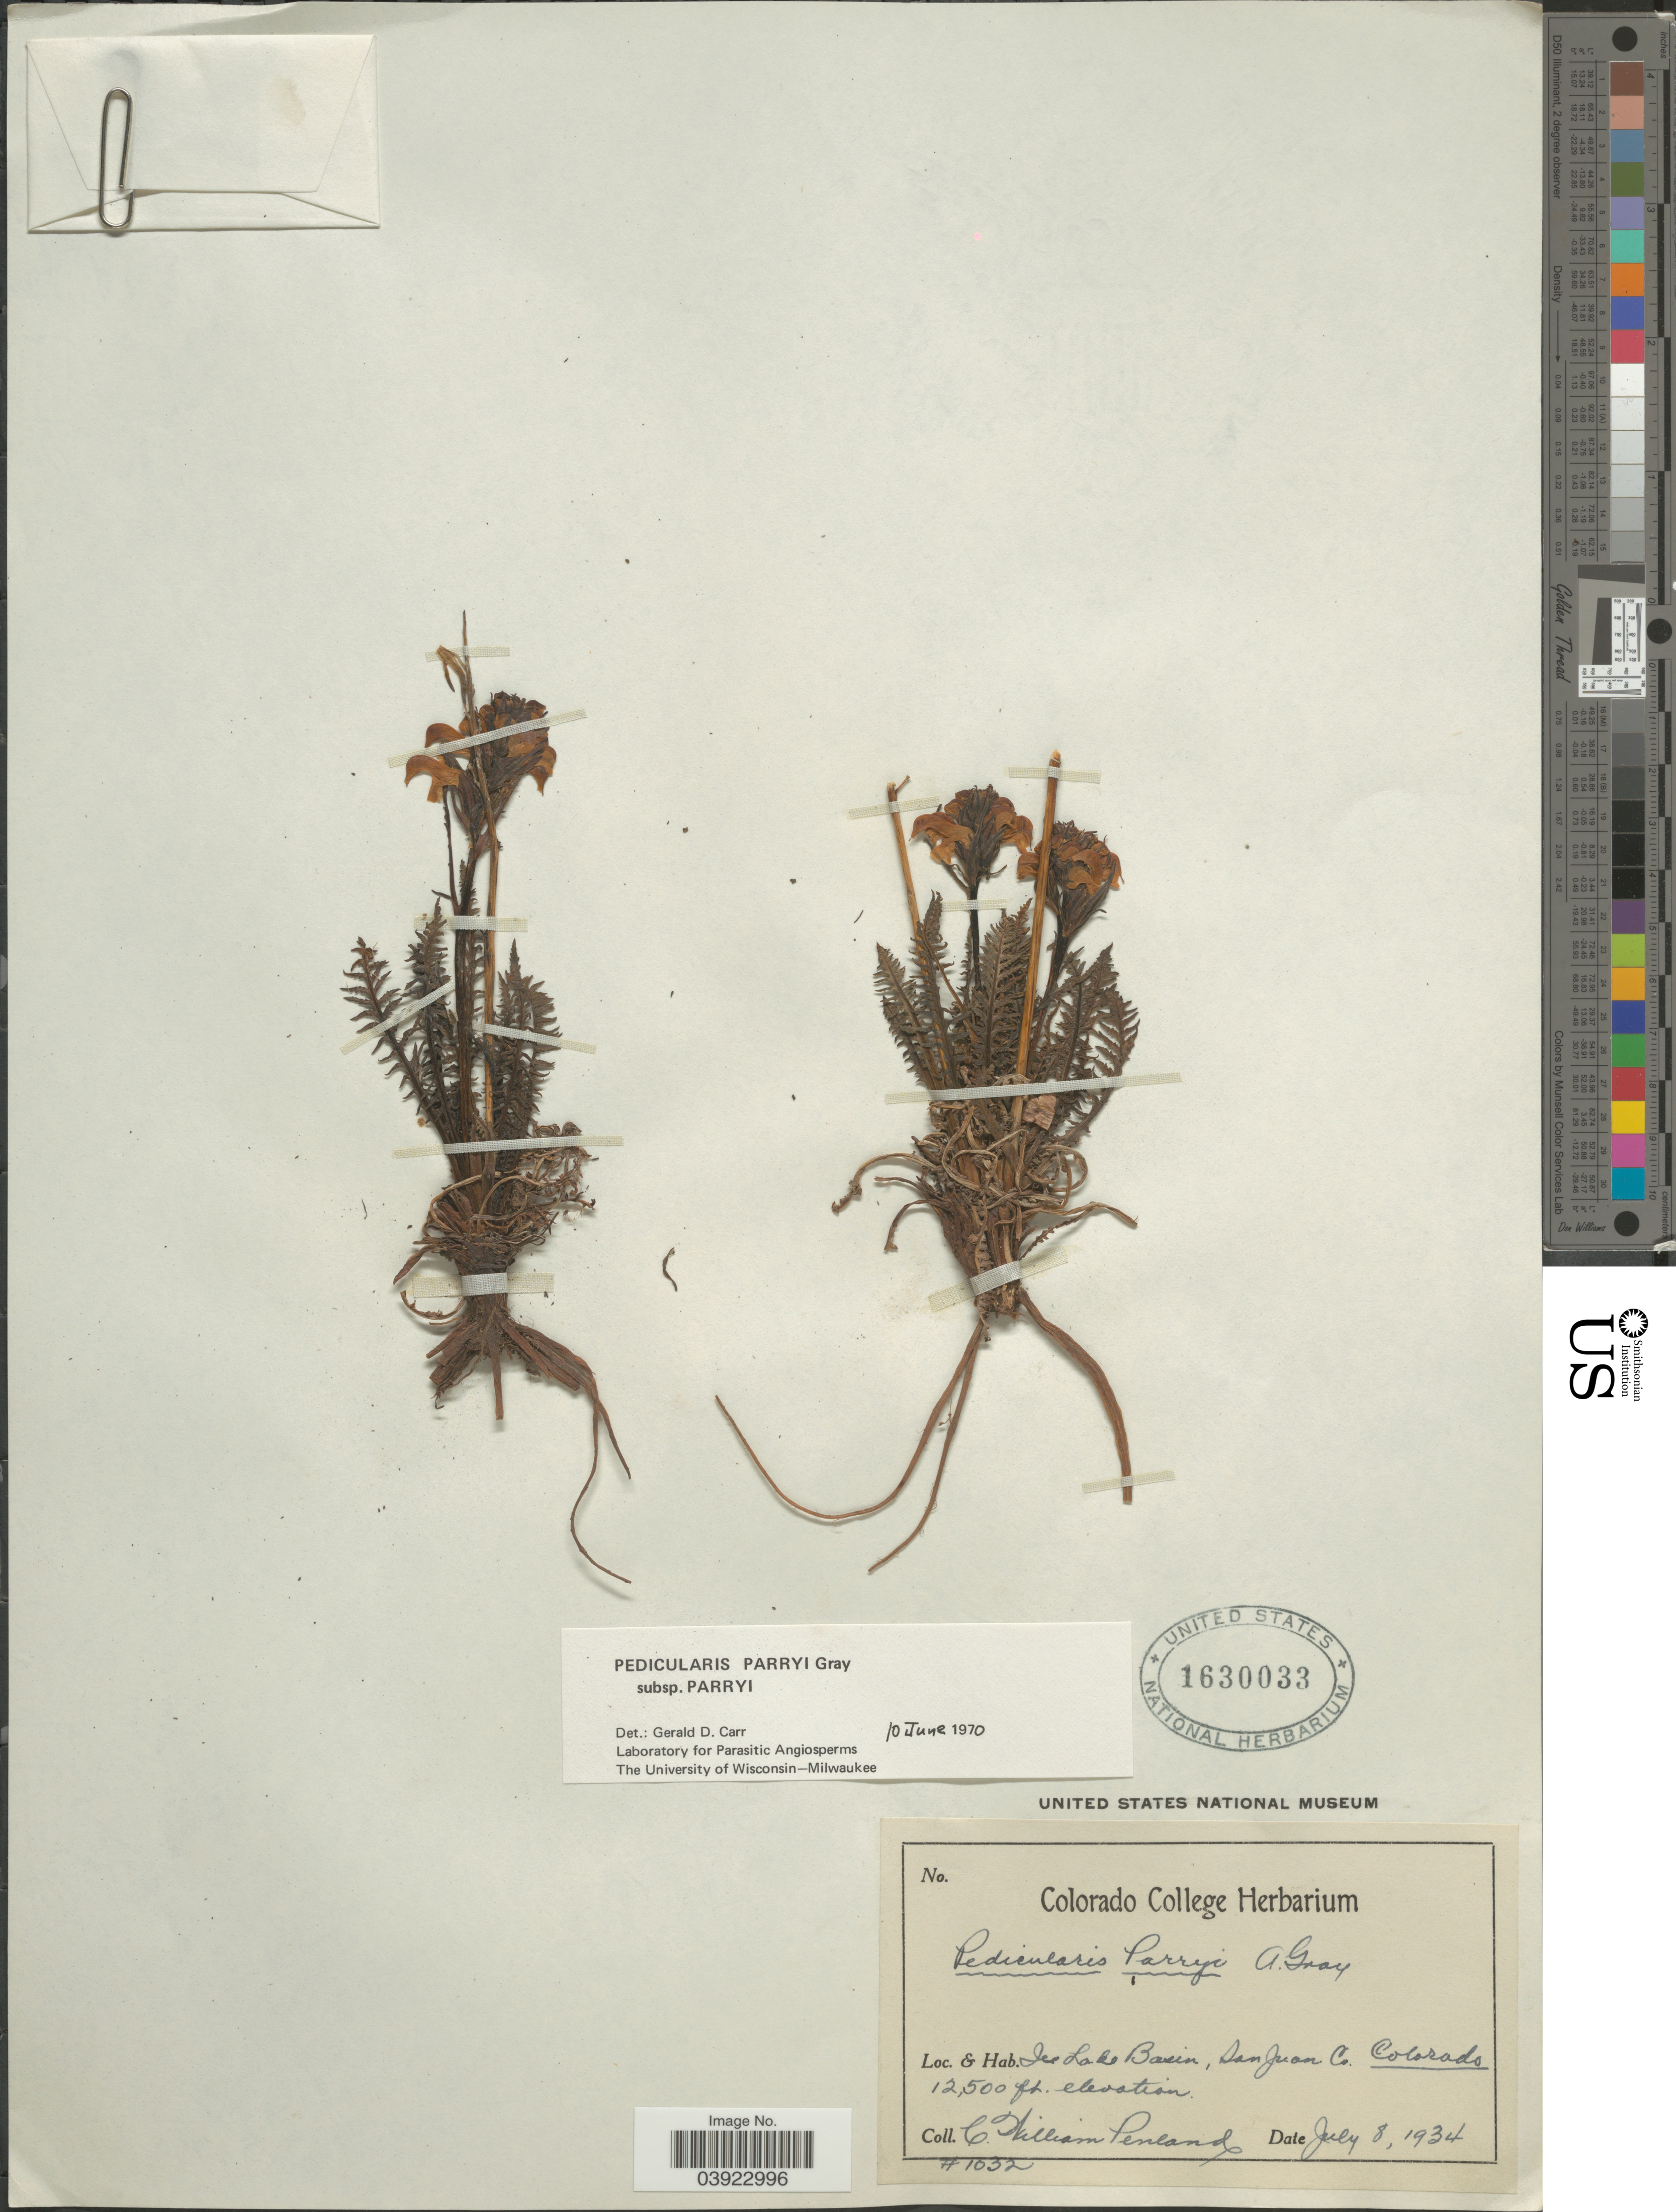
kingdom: Plantae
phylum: Tracheophyta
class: Magnoliopsida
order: Lamiales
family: Orobanchaceae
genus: Pedicularis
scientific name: Pedicularis parryi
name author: A. Gray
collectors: C. W. Penland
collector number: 1032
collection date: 1934-07-08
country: United States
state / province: Colorado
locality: In Lake Basin, San Juan Co.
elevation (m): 3810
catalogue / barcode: US 1630033